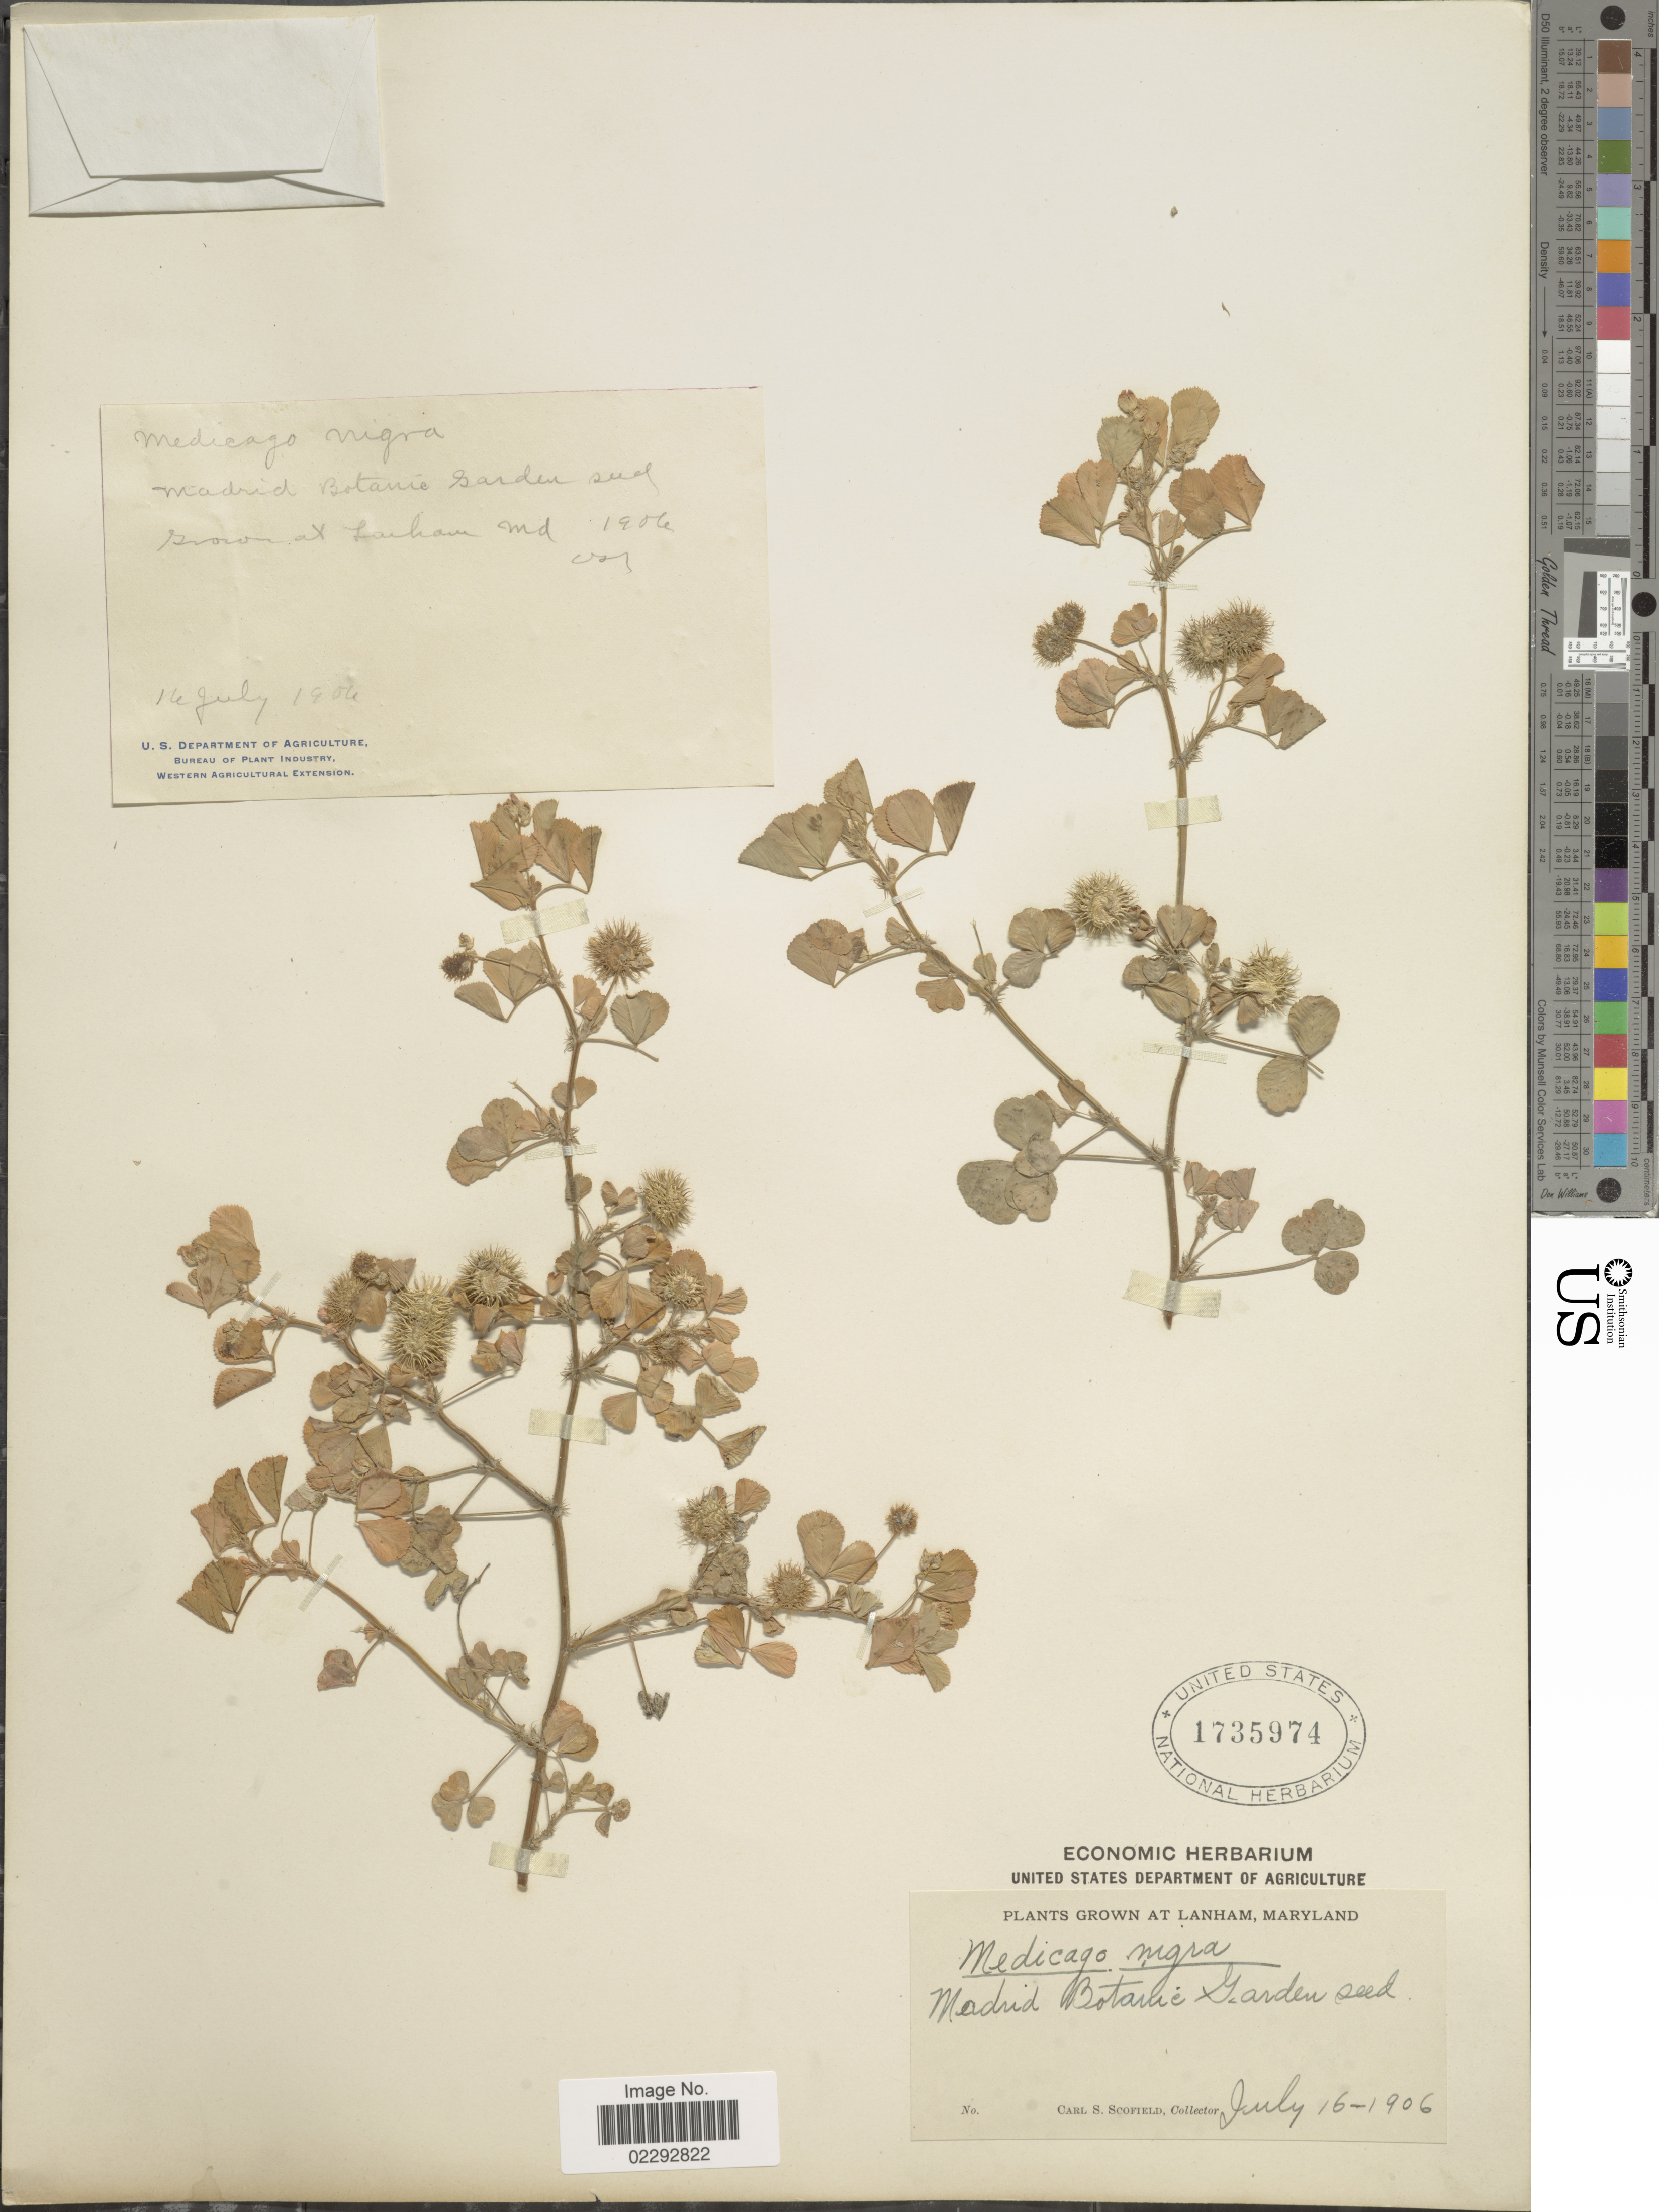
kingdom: Plantae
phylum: Tracheophyta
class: Magnoliopsida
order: Fabales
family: Fabaceae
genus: Medicago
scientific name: Medicago hispida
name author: Gaertn.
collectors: C. Scofield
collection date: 1906-07-16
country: United States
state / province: Maryland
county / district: Prince George's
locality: Lanham, Maryland.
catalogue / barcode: US 1735974